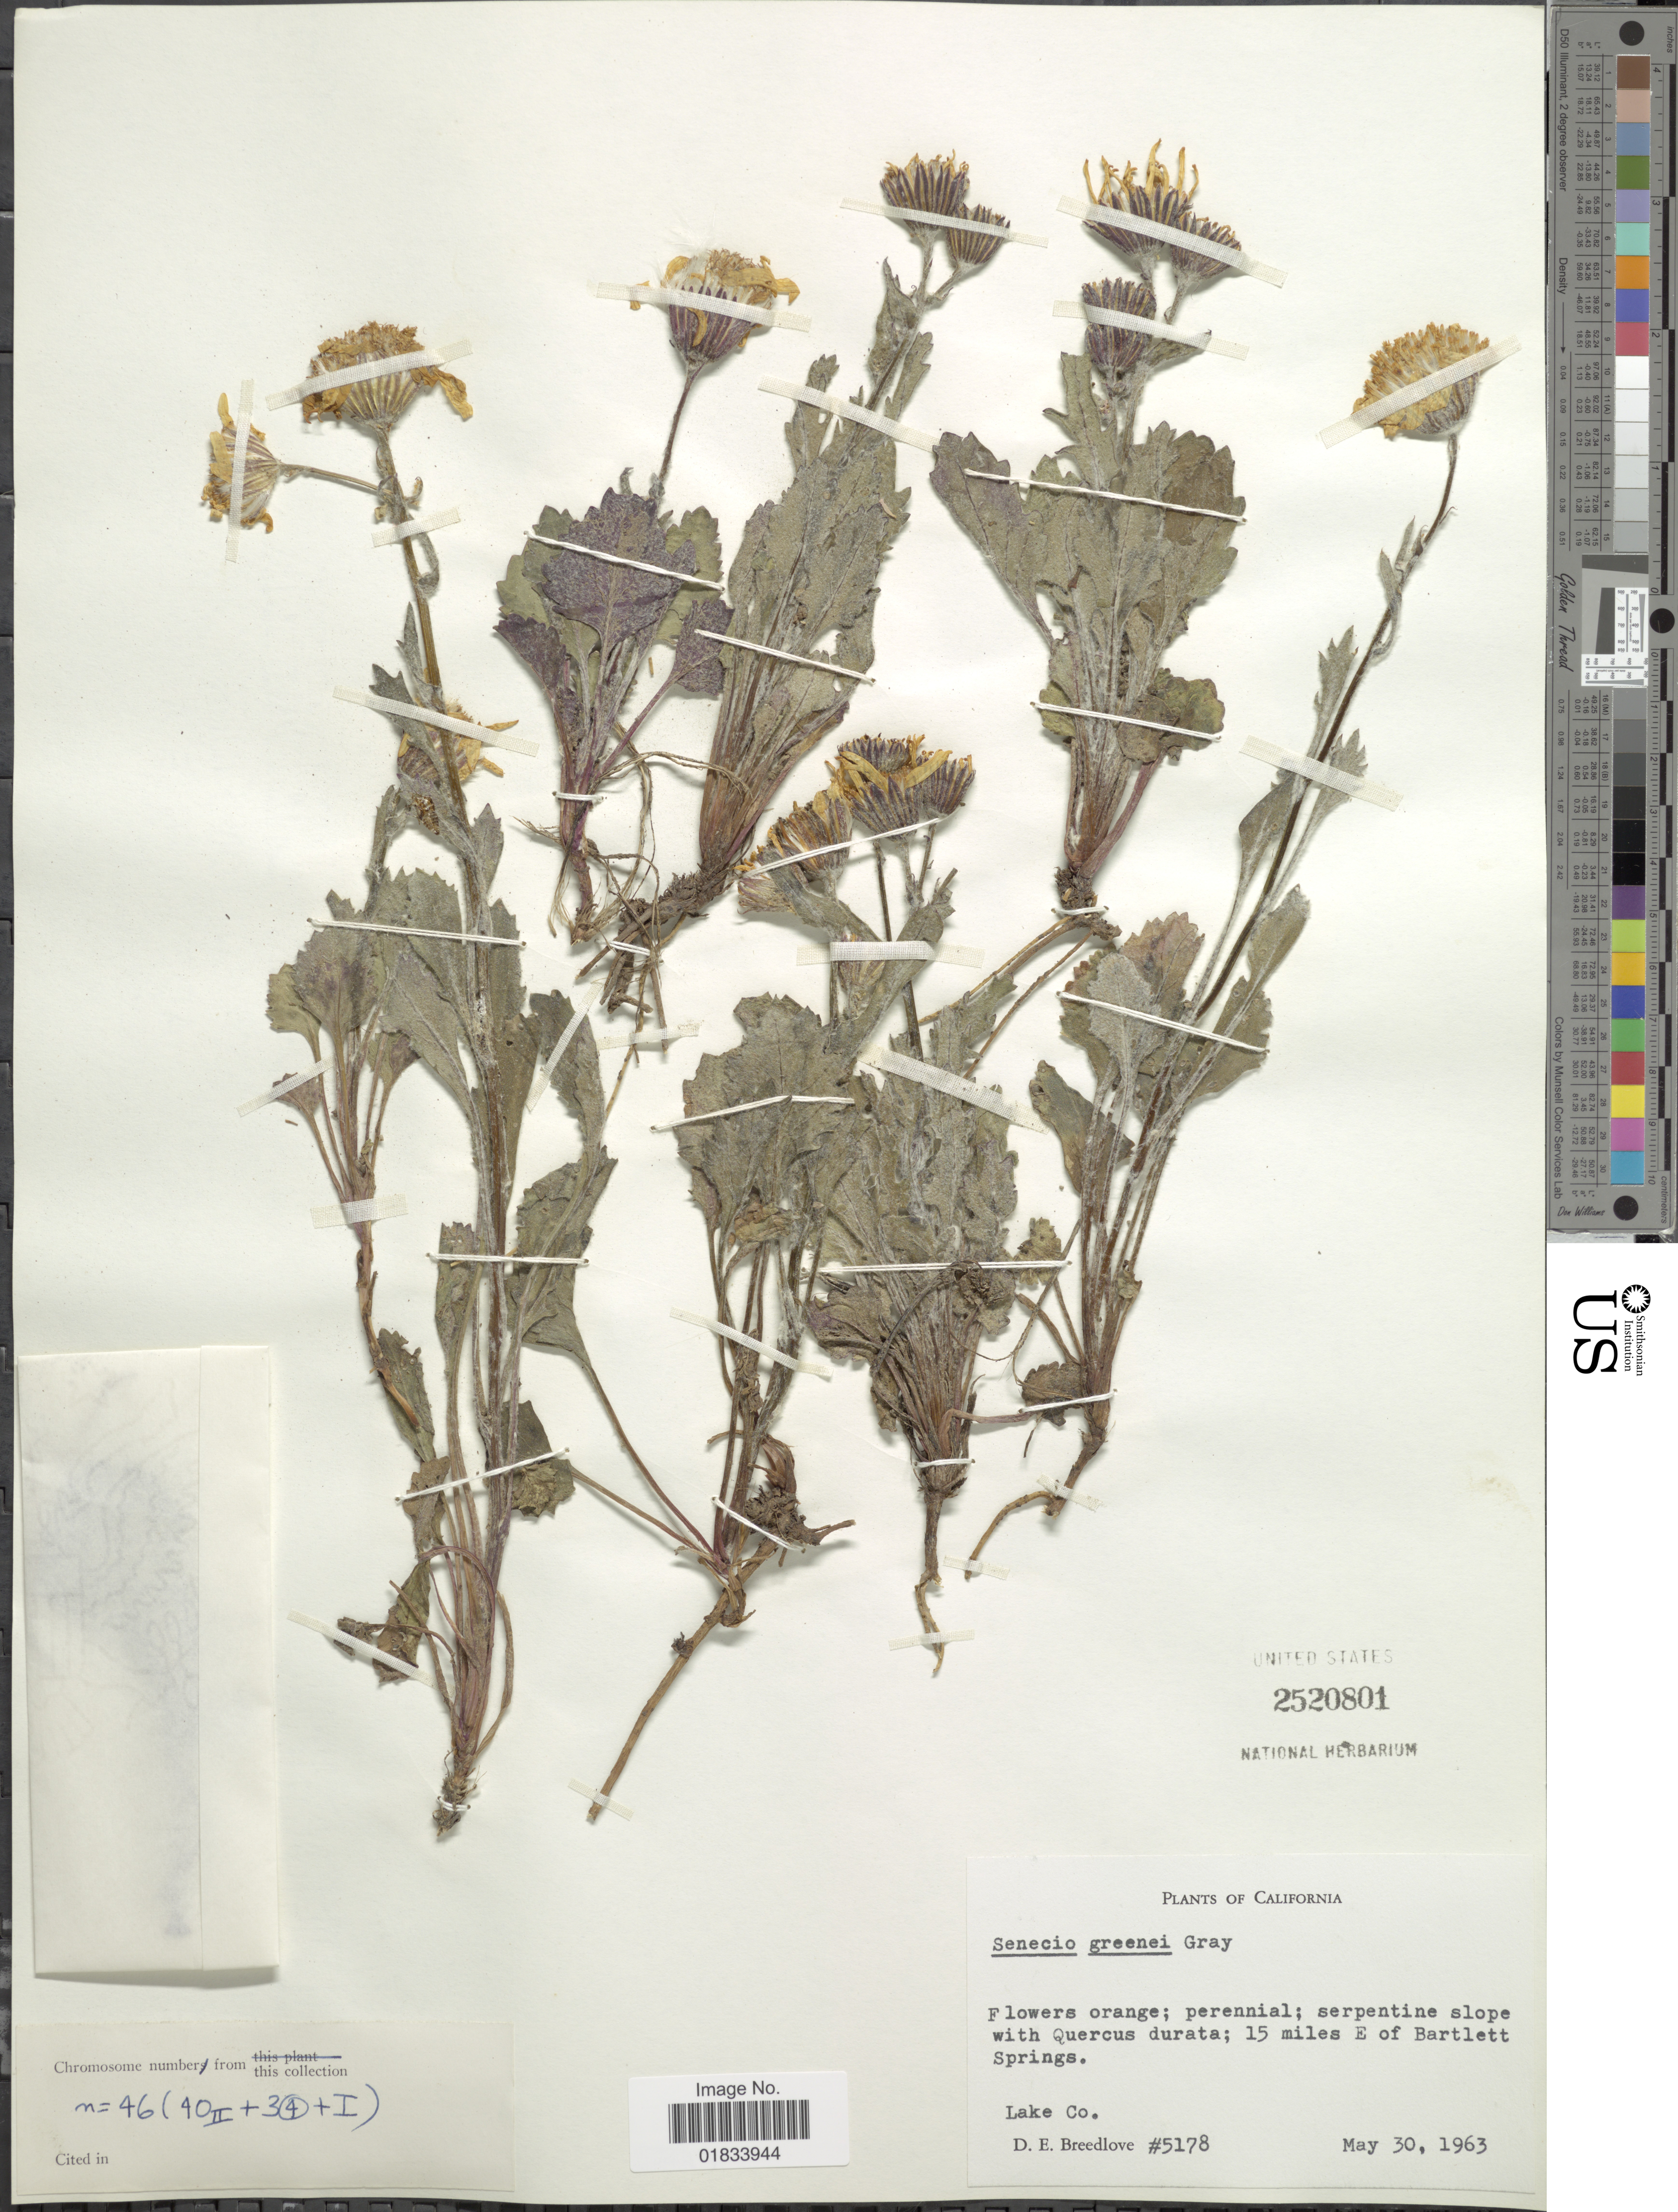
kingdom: Plantae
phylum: Tracheophyta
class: Magnoliopsida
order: Asterales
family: Asteraceae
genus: Packera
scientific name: Packera greenei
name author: (A. Gray) W.A. Weber & Á. Löve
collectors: D. E. Breedlove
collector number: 5178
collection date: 1963-05-30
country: United States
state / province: California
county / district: Lake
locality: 15 miles E of Bartlett Springs, Lake Co.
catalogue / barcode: US 2520801